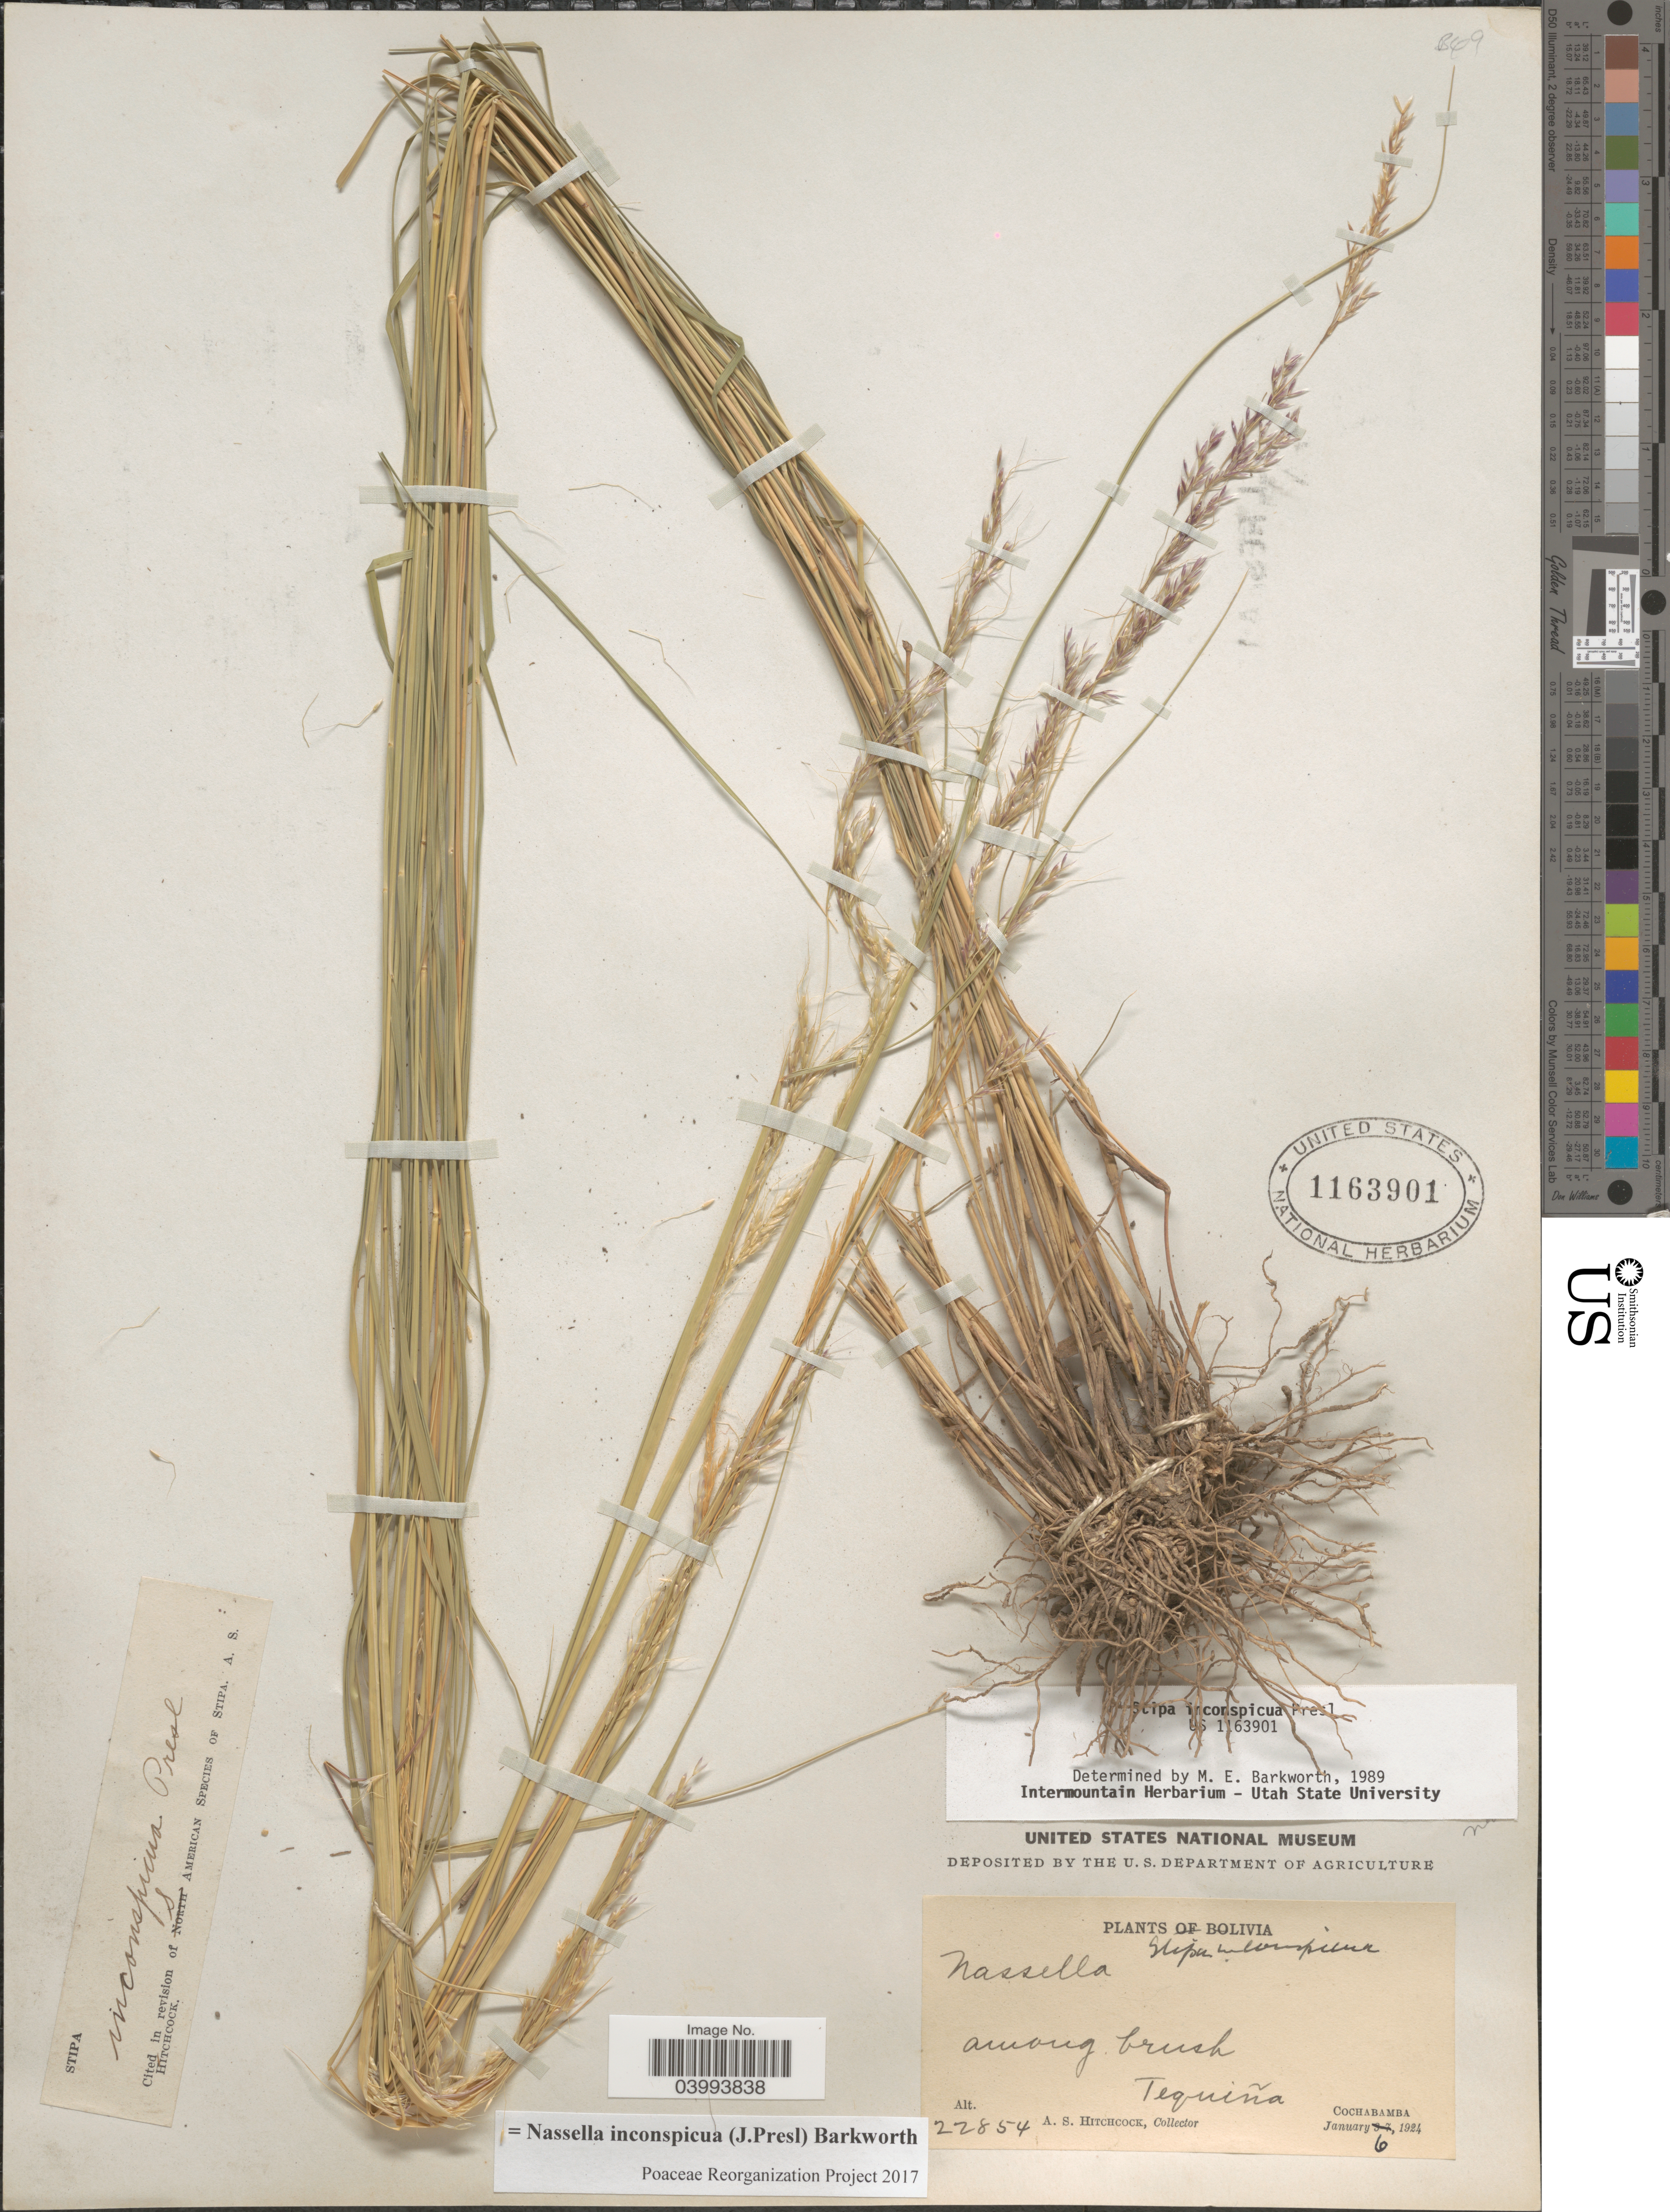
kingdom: Plantae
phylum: Tracheophyta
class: Liliopsida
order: Poales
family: Poaceae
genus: Nassella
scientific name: Nassella inconspicua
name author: (J. Presl) Barkworth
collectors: A. S. Hitchcock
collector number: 22854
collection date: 1924-01-06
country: Bolivia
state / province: Cochabamba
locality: Tequiña. Cochabamba.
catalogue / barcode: US 1163901